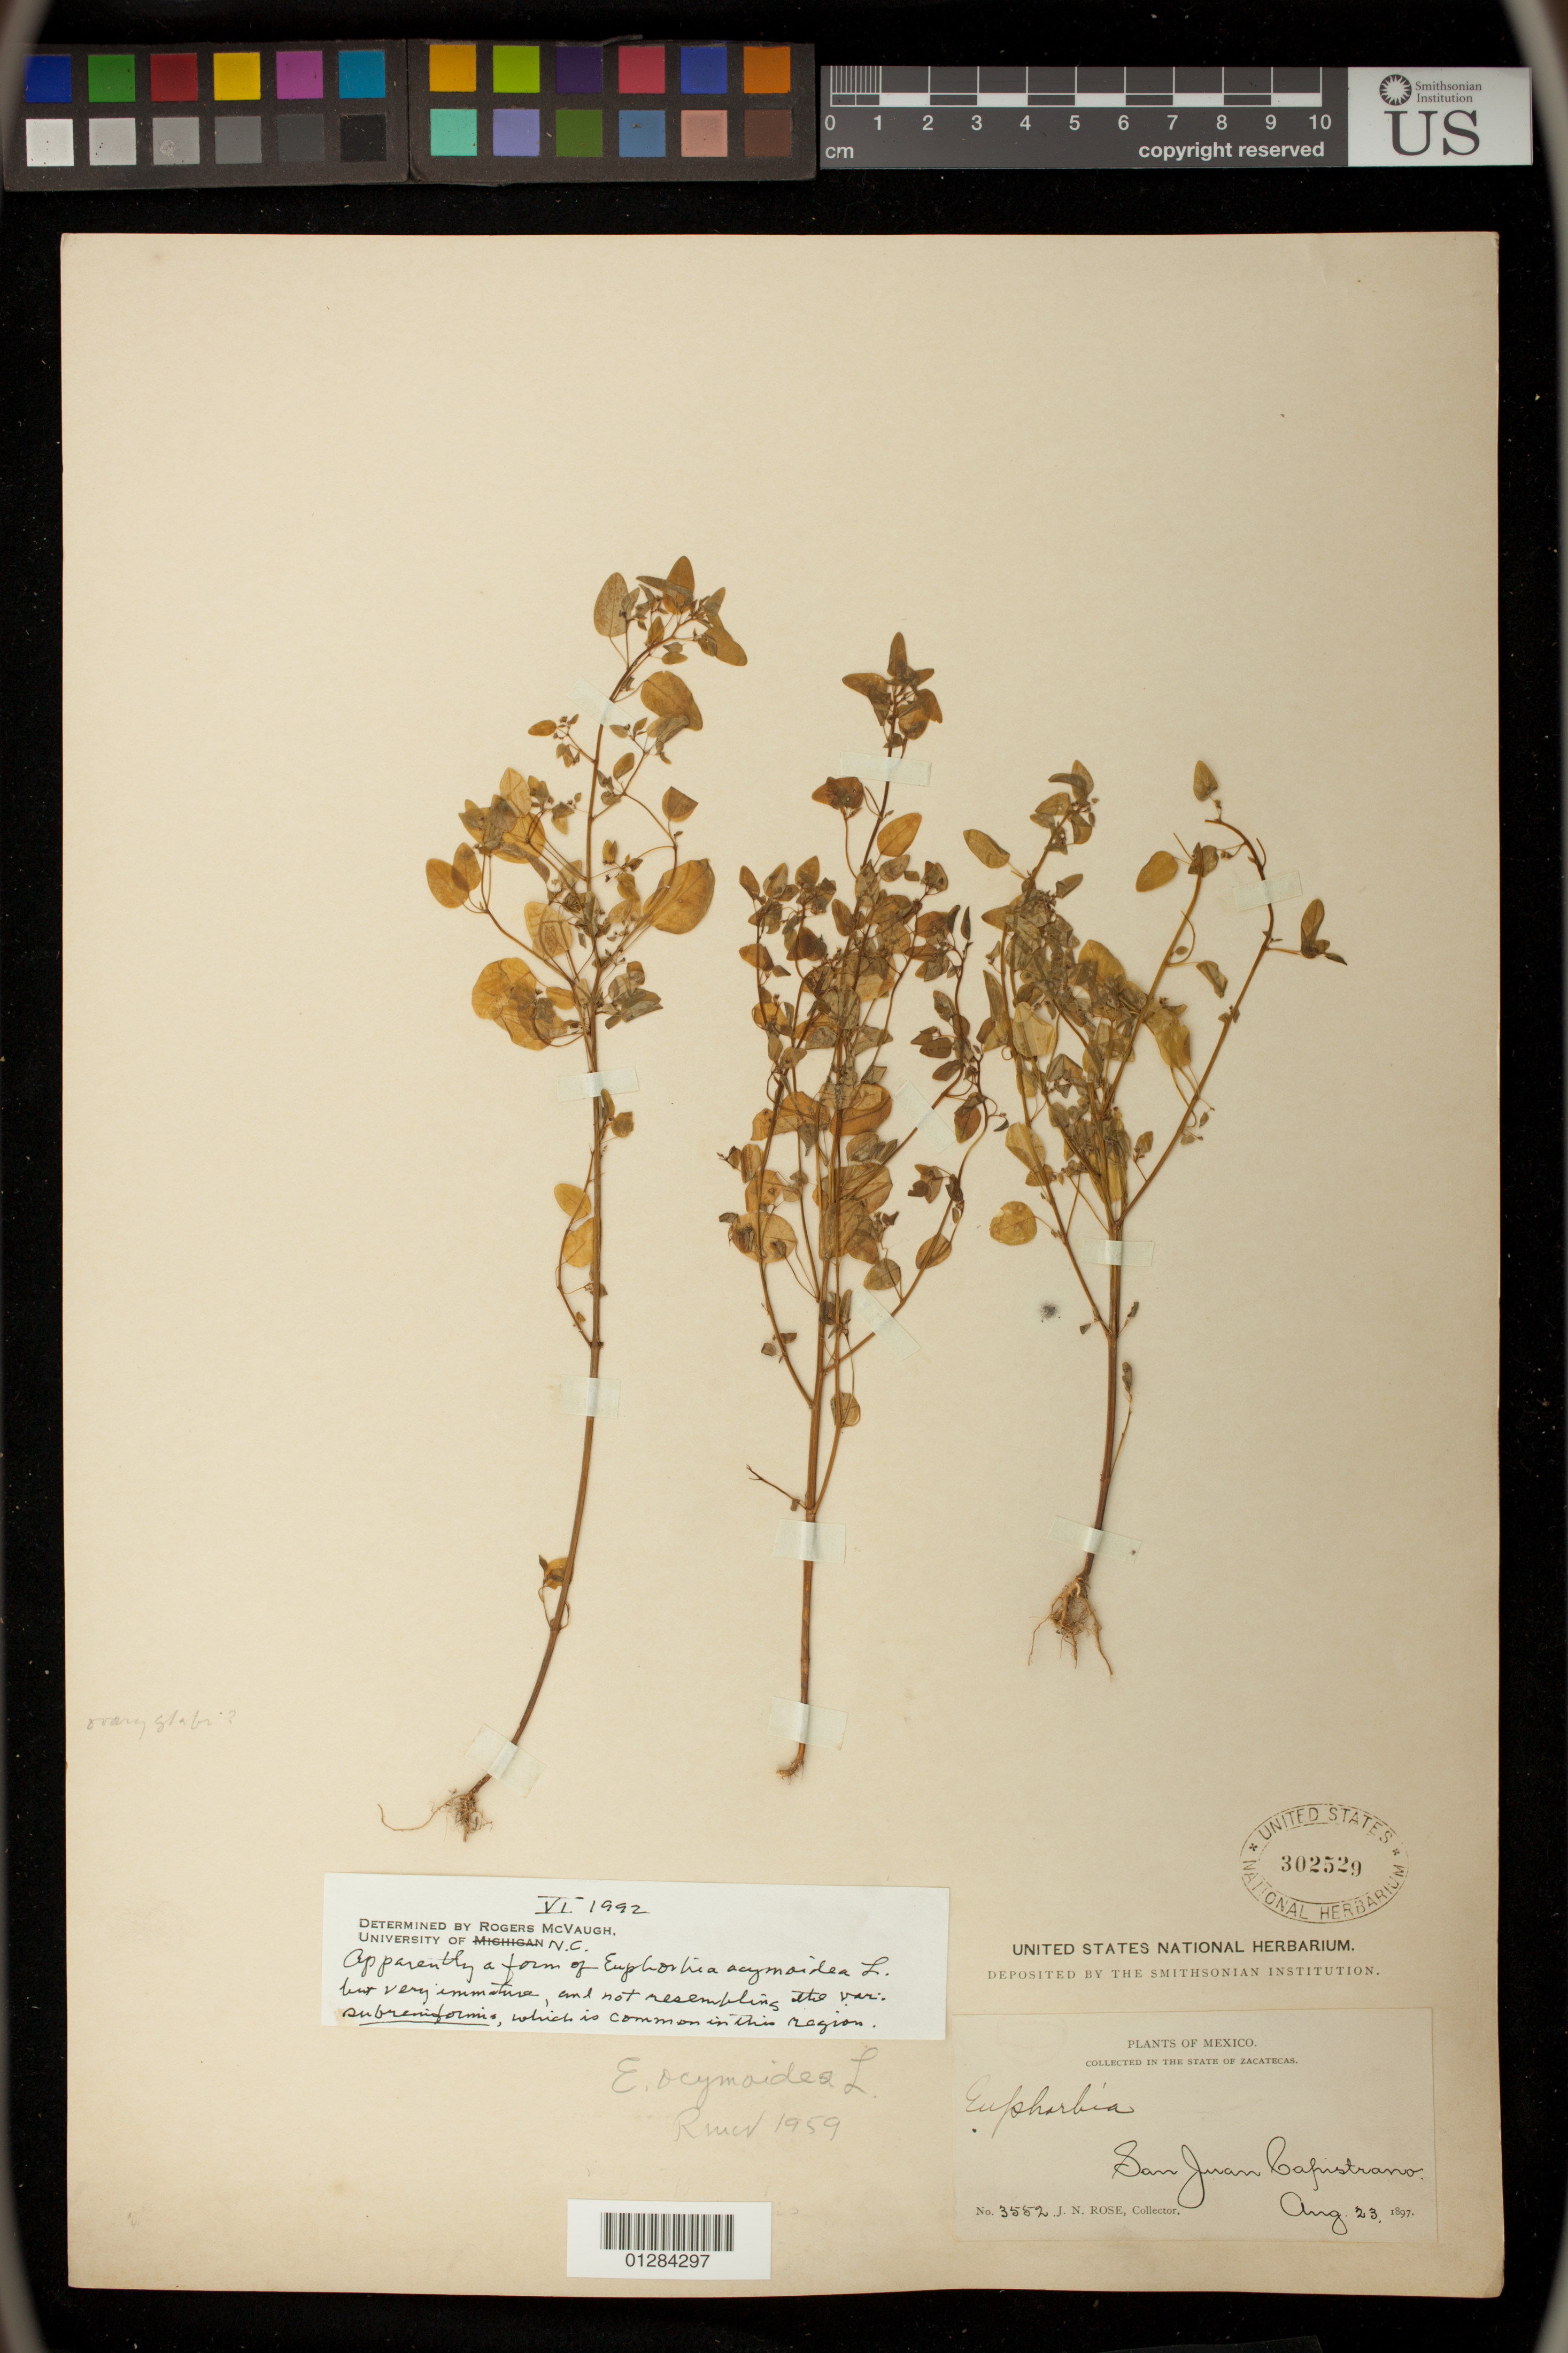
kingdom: Plantae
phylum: Tracheophyta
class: Magnoliopsida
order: Malpighiales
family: Euphorbiaceae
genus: Euphorbia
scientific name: Euphorbia ocymoidea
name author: L.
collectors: J. N. Rose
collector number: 3552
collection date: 1897-08-23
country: Mexico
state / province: Zacatecas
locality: San Juan Capistrano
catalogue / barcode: US 302529